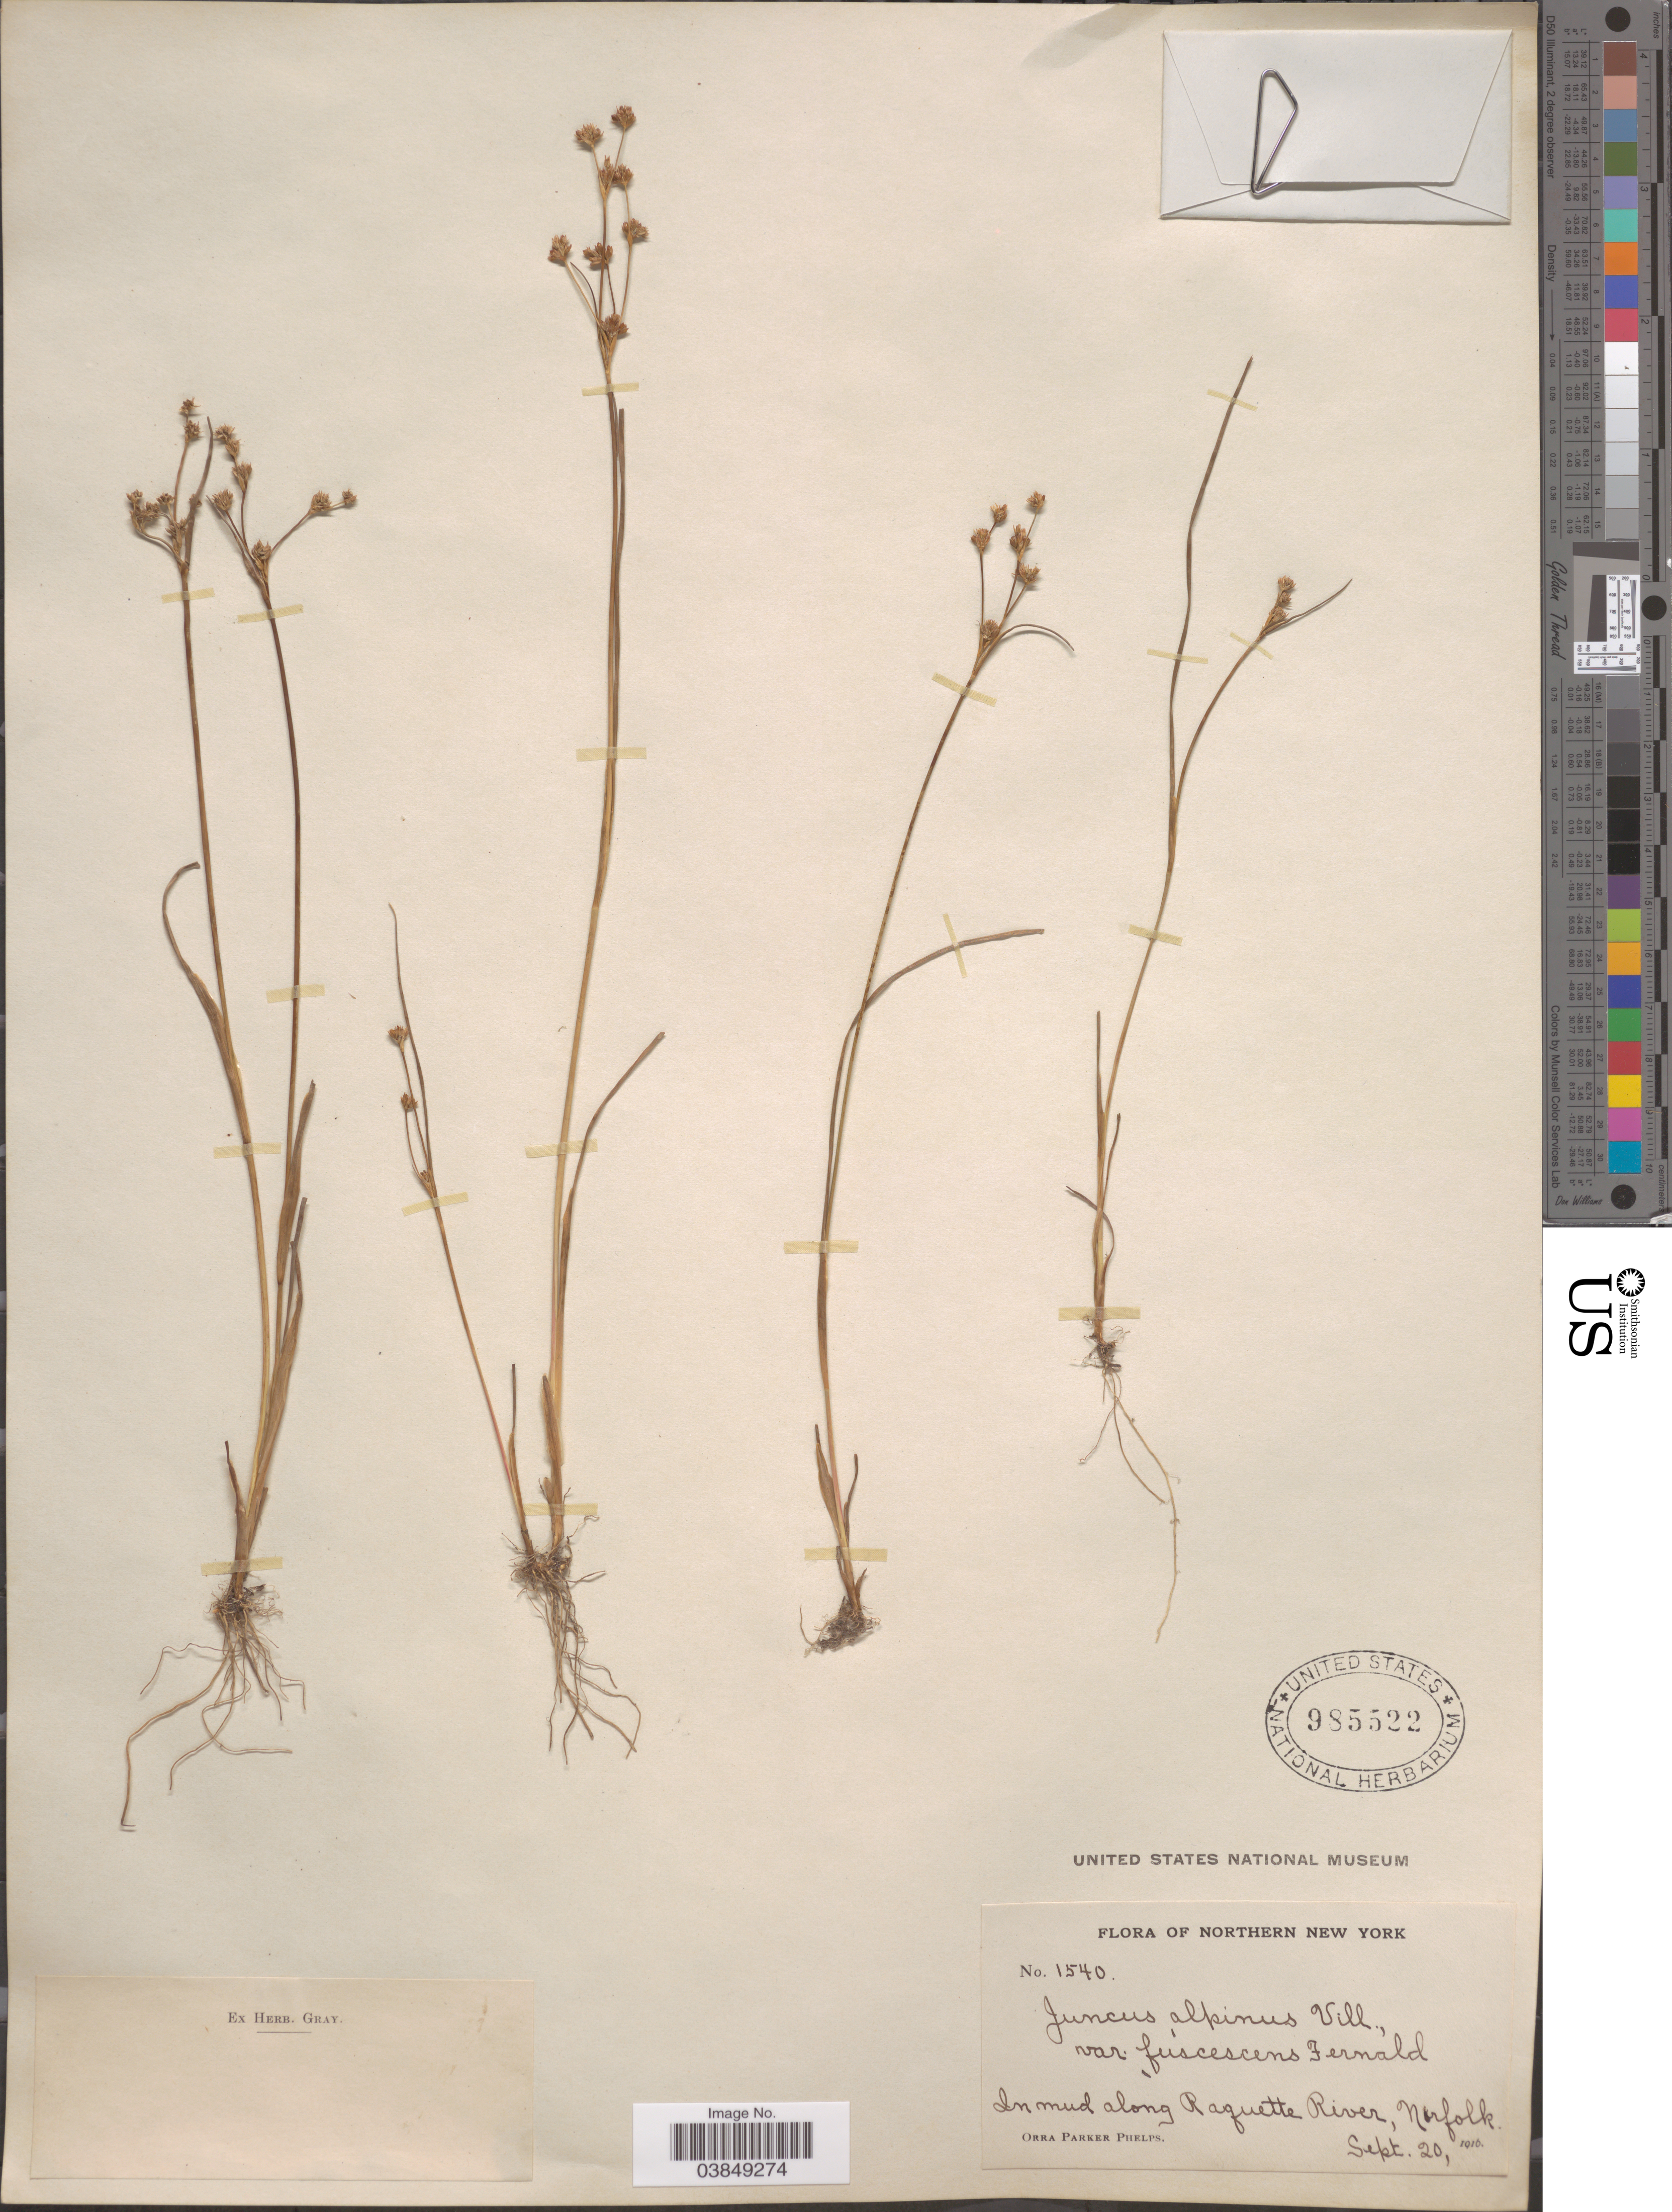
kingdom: Plantae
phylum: Tracheophyta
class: Liliopsida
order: Poales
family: Juncaceae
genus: Juncus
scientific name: Juncus rariflorus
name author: Hartm.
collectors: O. P. Phelps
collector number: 1540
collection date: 1916-09-20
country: United States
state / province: New York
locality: Northern New York. In mud along Raquette River, Norfolk.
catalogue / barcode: US 985522